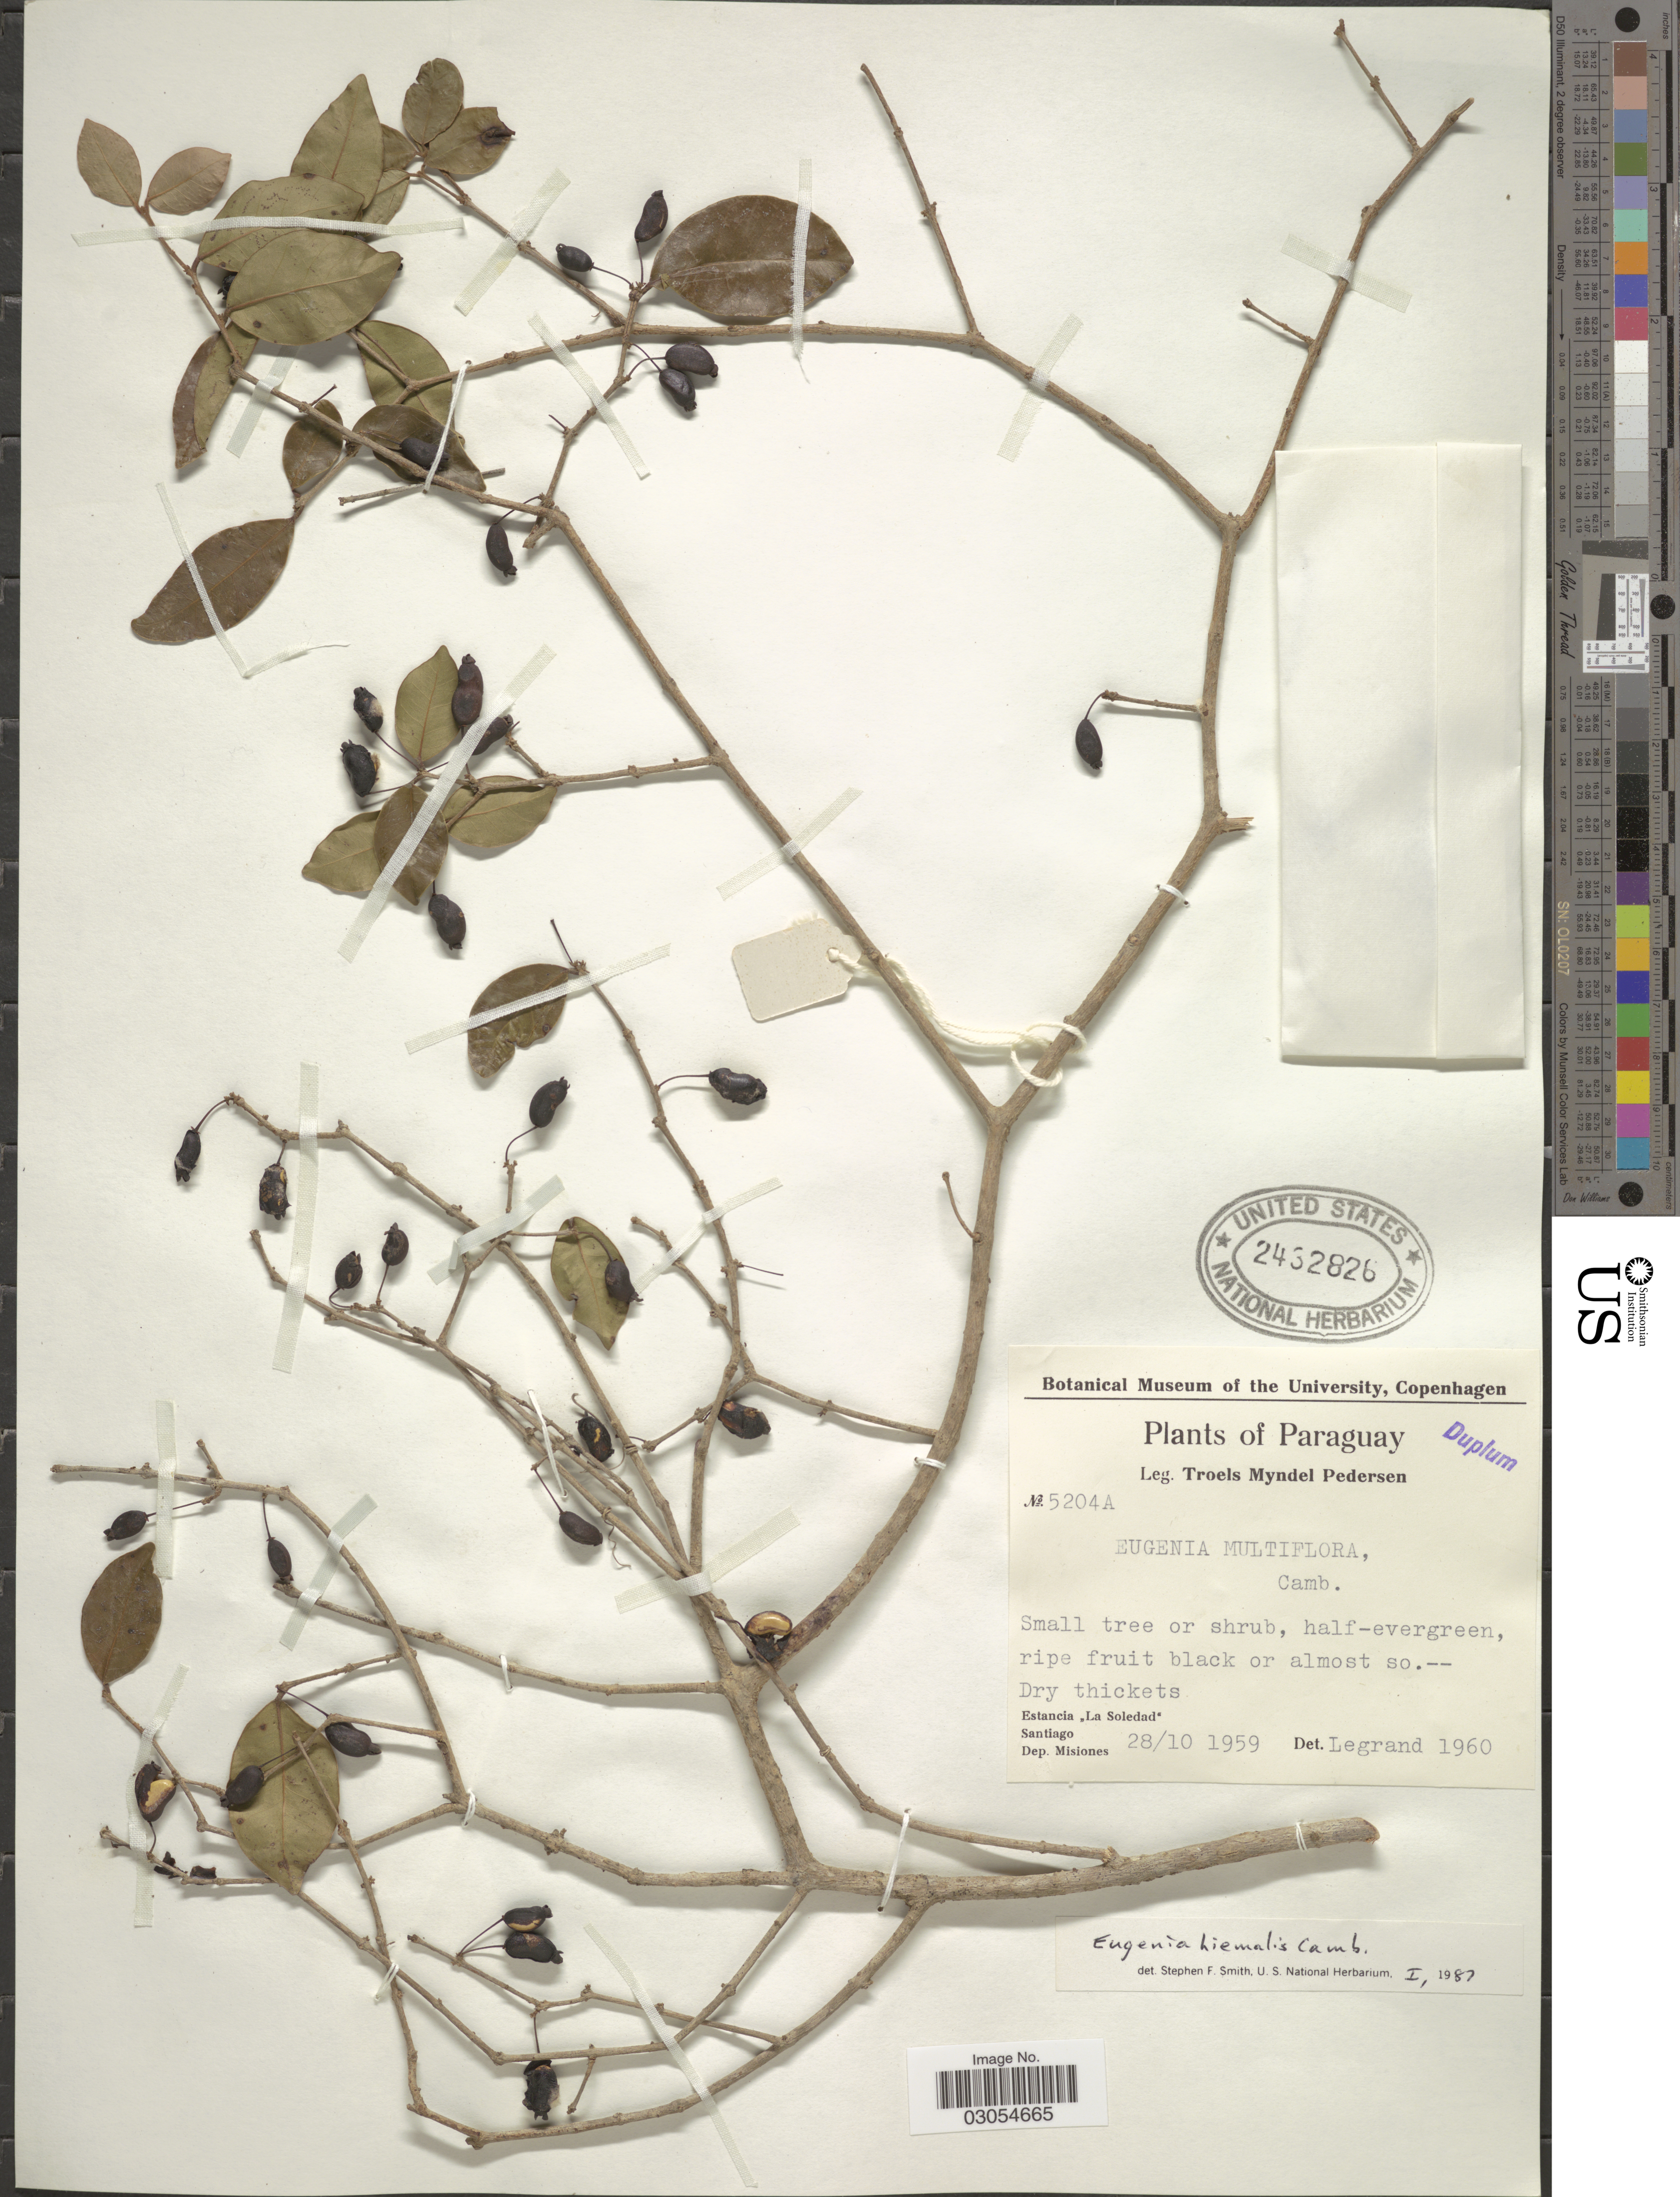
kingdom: Plantae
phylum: Tracheophyta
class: Magnoliopsida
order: Myrtales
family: Myrtaceae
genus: Eugenia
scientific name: Eugenia hiemalis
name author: Cambess.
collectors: T. Pederson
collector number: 5204A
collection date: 1959-10-28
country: Paraguay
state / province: Misiones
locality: Estancia "La Soledad". Santiago. Dep. Misiones.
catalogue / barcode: US 2432826